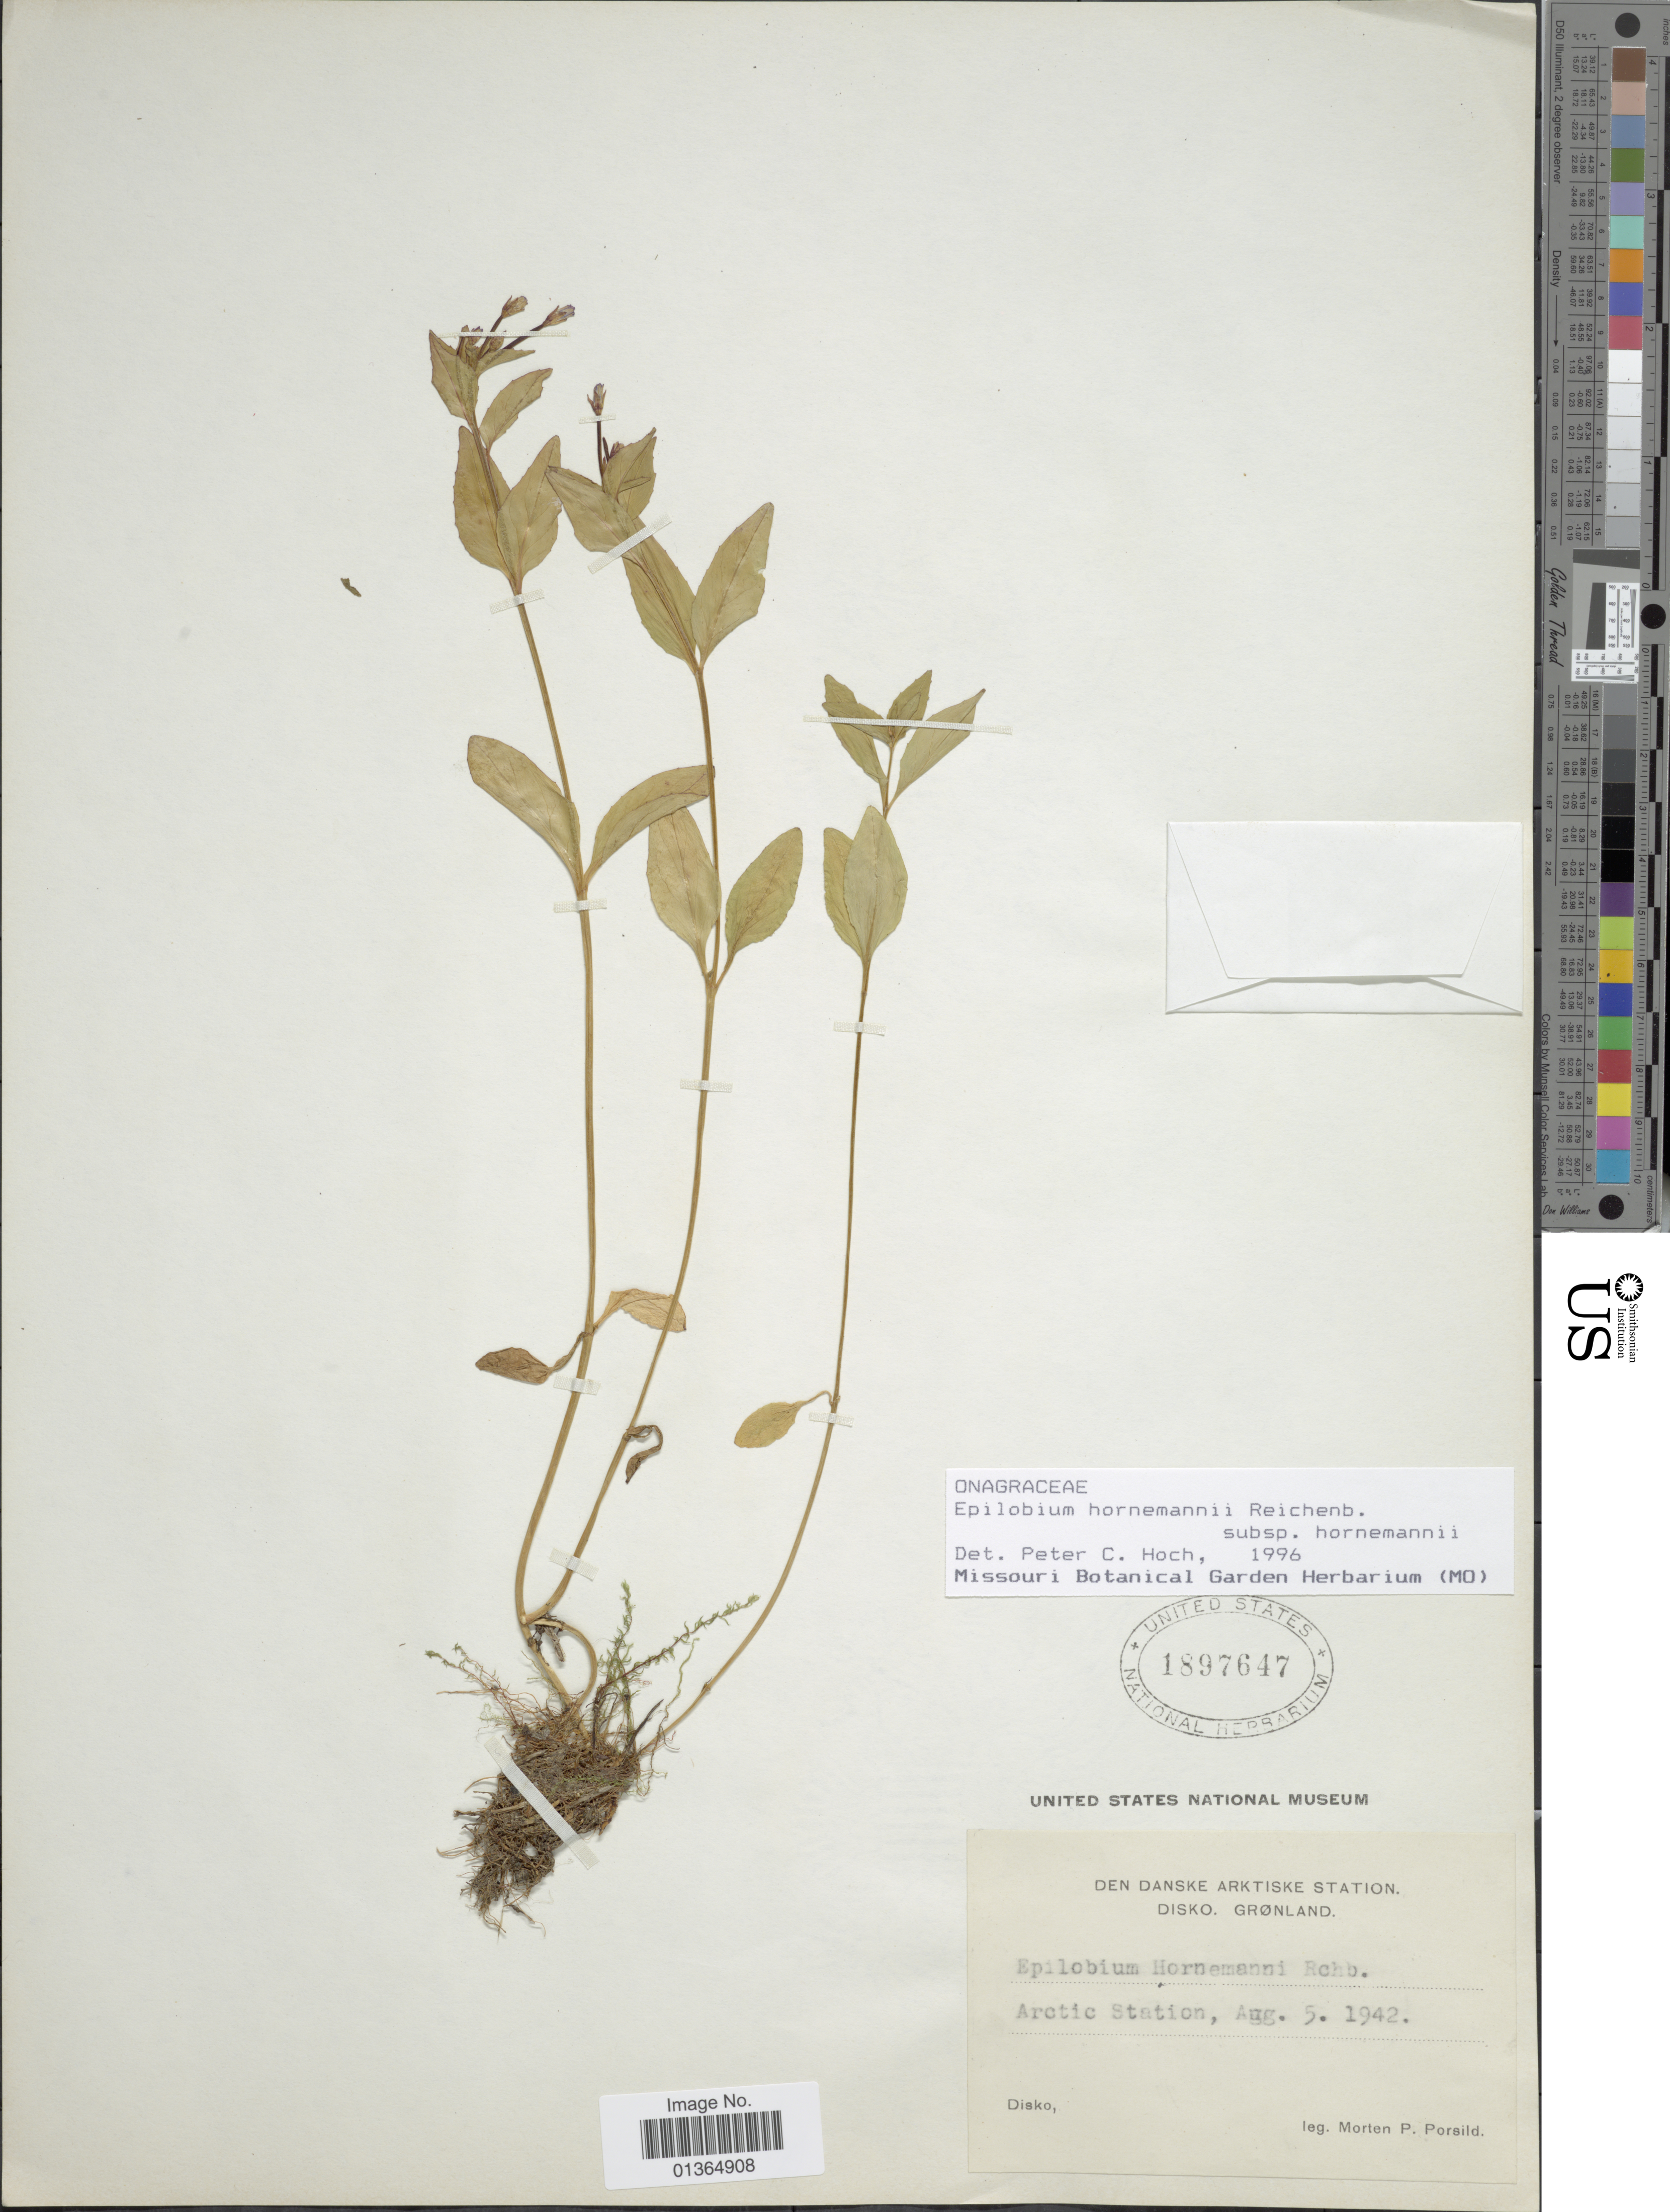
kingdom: Plantae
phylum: Tracheophyta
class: Magnoliopsida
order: Myrtales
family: Onagraceae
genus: Epilobium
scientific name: Epilobium hornemannii subsp. hornemannii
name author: Rchb.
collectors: M. P. Porsild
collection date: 1942-08-05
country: Greenland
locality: Den Danske Arktiske Station. Disko.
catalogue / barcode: US 1897647